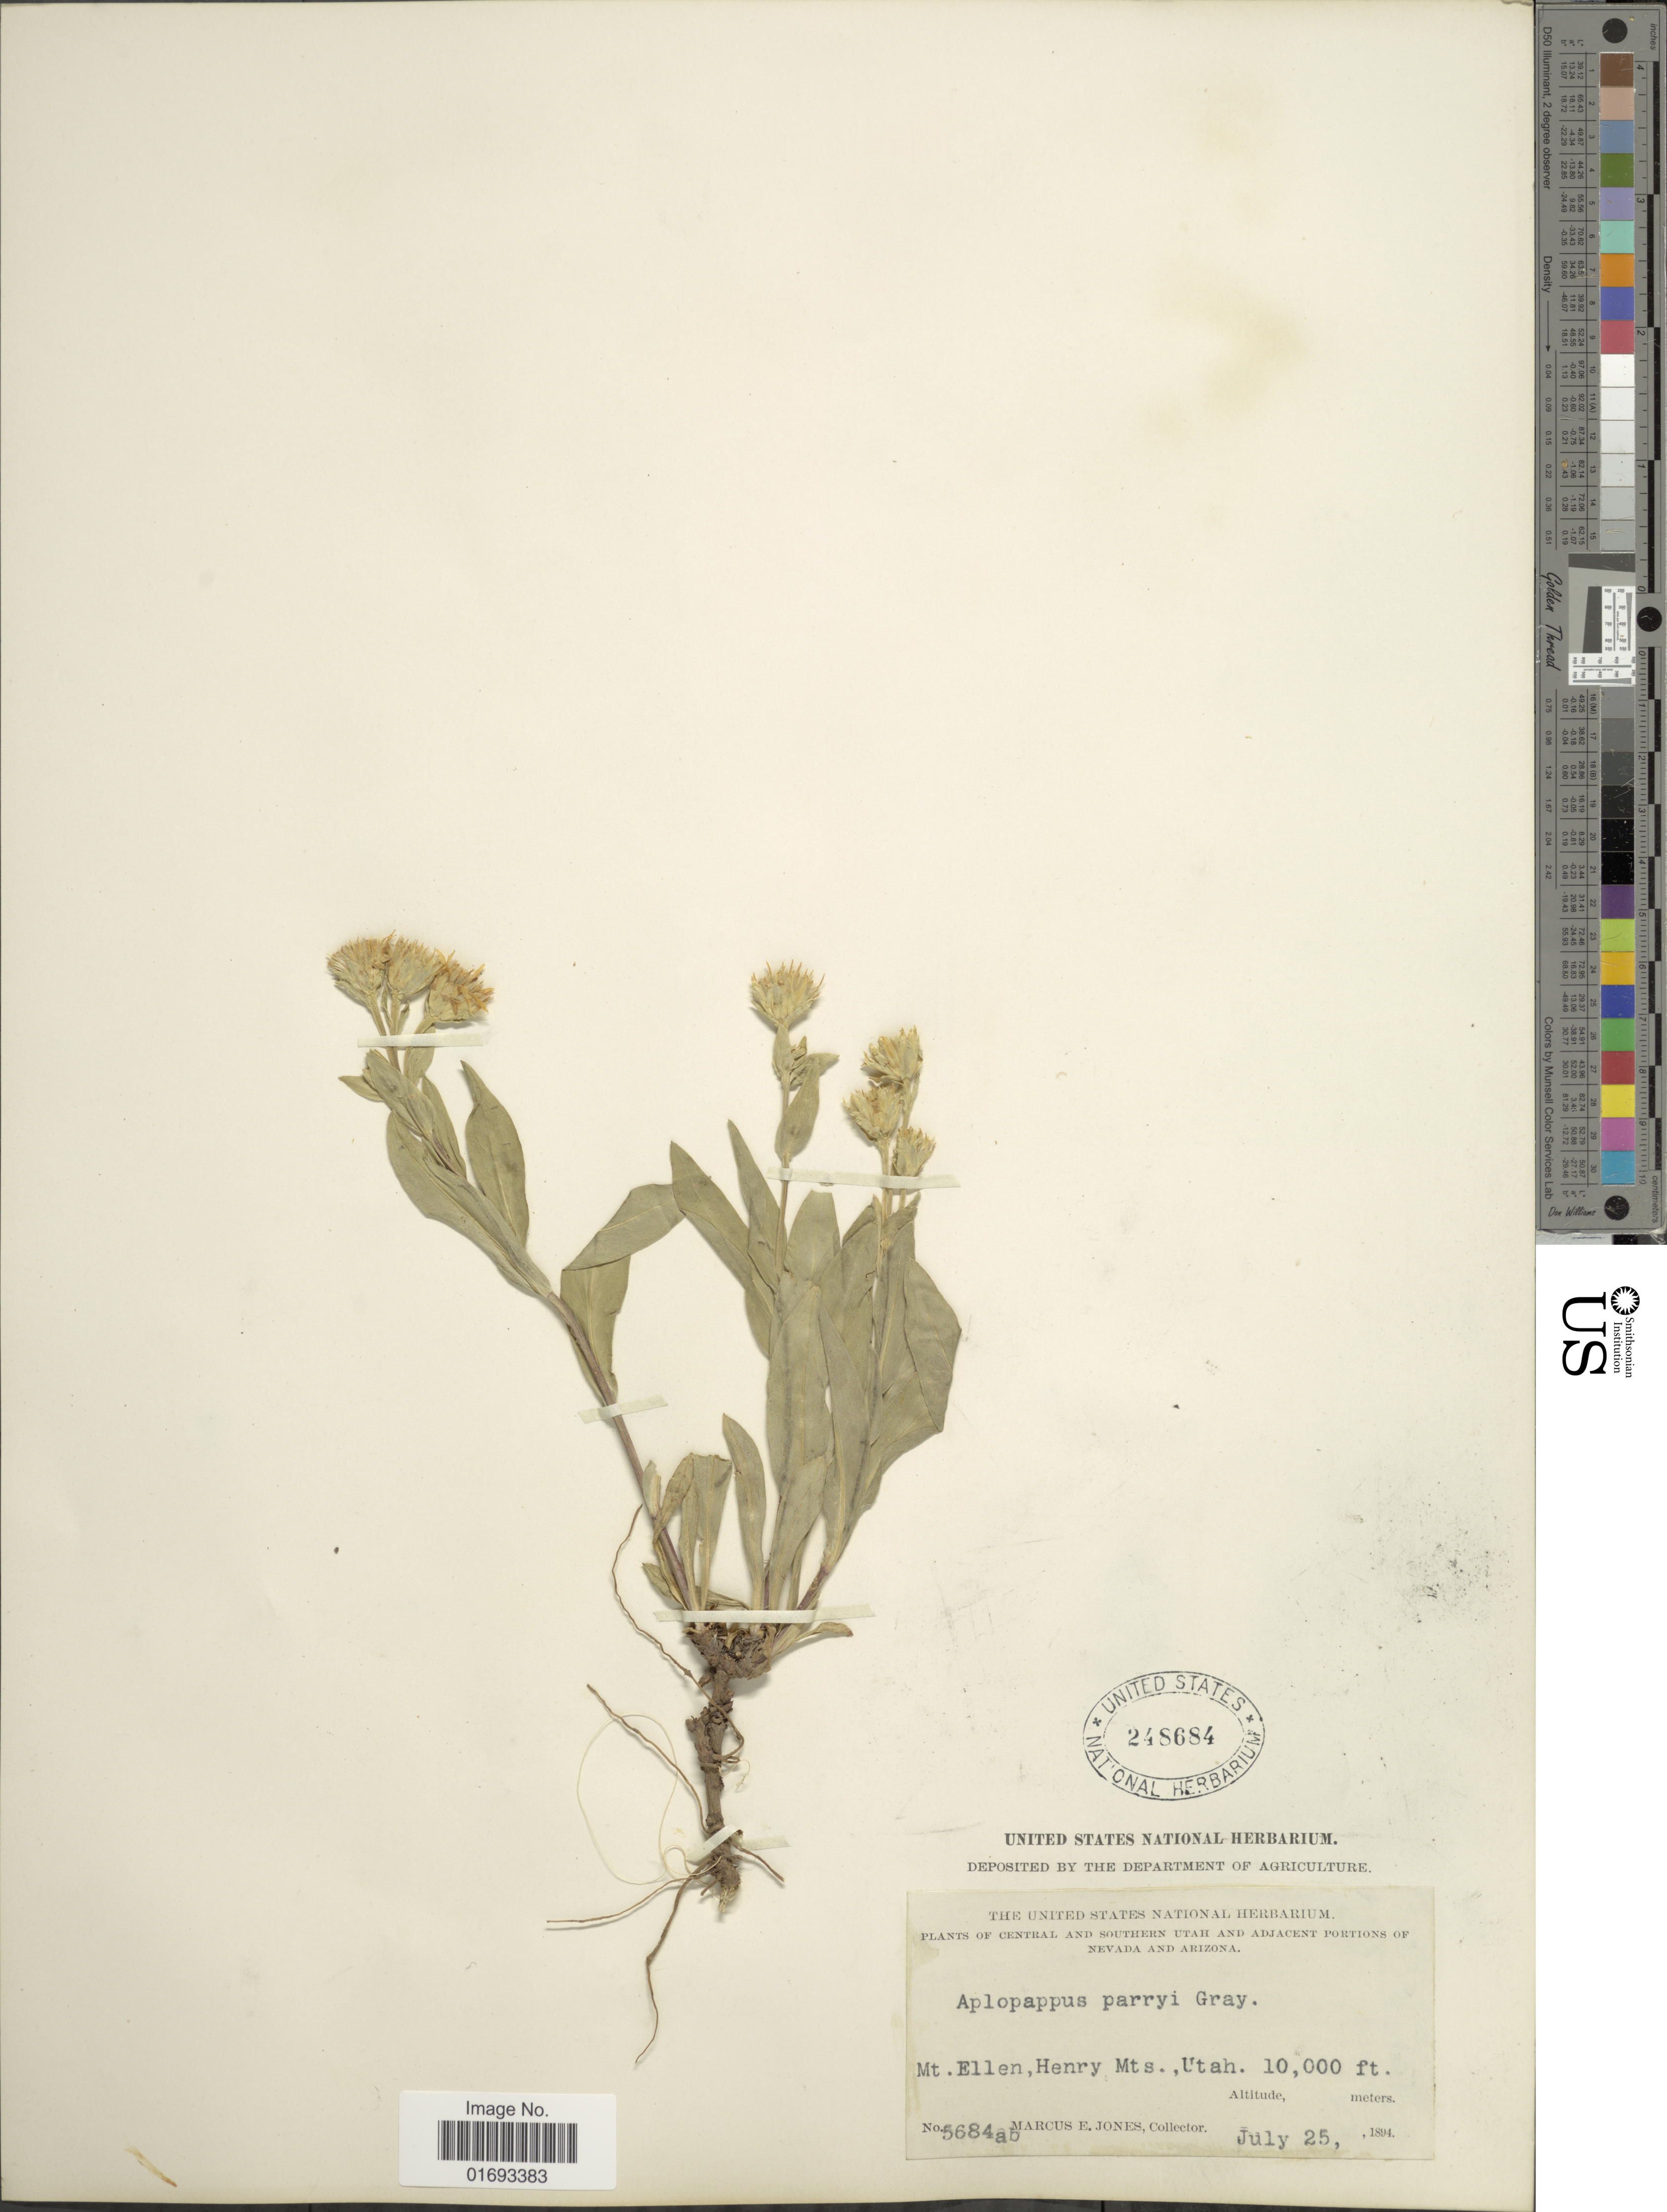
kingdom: Plantae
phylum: Tracheophyta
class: Magnoliopsida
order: Asterales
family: Asteraceae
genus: Oreochrysum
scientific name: Oreochrysum parryi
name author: (A. Gray) Rydb.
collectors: M. E. Jones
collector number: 5684ab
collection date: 1894-07-25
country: United States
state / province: Utah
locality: Central and Southern Utah, Mt. Ellen, Henry Mts.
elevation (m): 3048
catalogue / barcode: US 248684